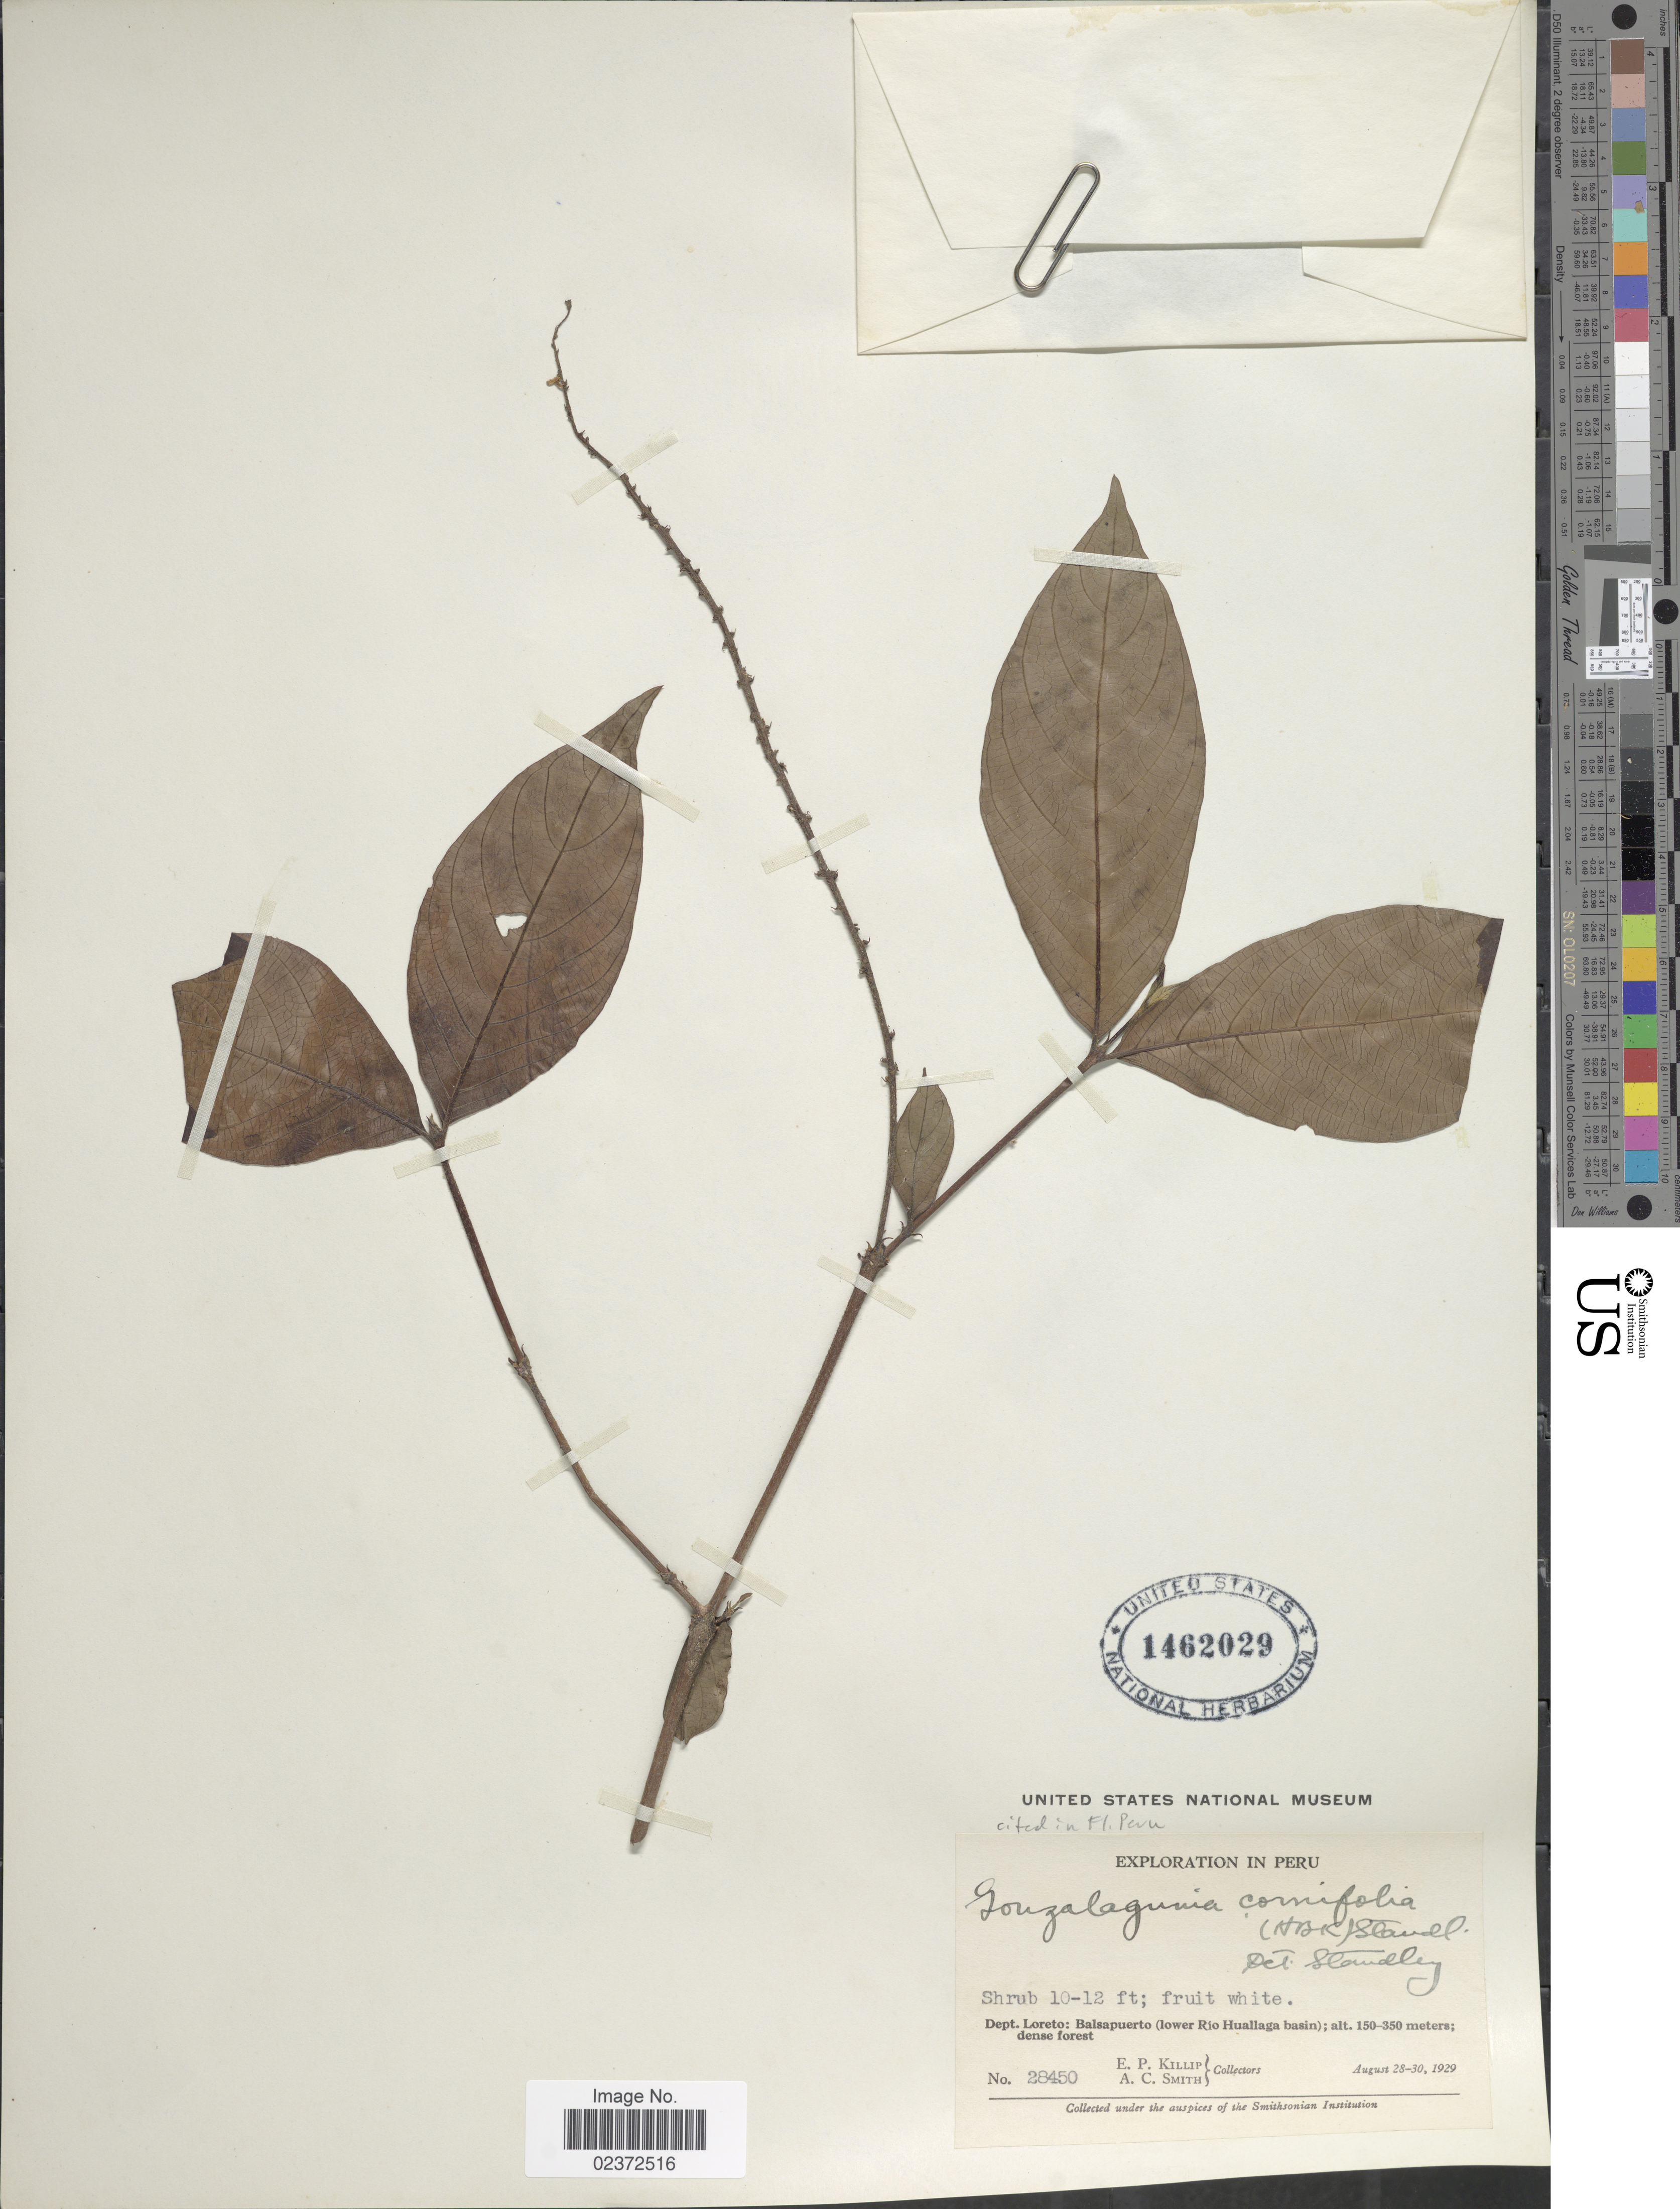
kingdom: Plantae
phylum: Tracheophyta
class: Magnoliopsida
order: Gentianales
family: Rubiaceae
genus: Gonzalagunia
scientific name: Gonzalagunia cornifolia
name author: (Kunth) Standl.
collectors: E. P. Killip & A. C. Smith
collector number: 28450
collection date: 1929-08-28/1929-08-30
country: Peru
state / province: Loreto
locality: Balsapuerto (lower Rio Huallaga basin)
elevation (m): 150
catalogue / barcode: US 1462029